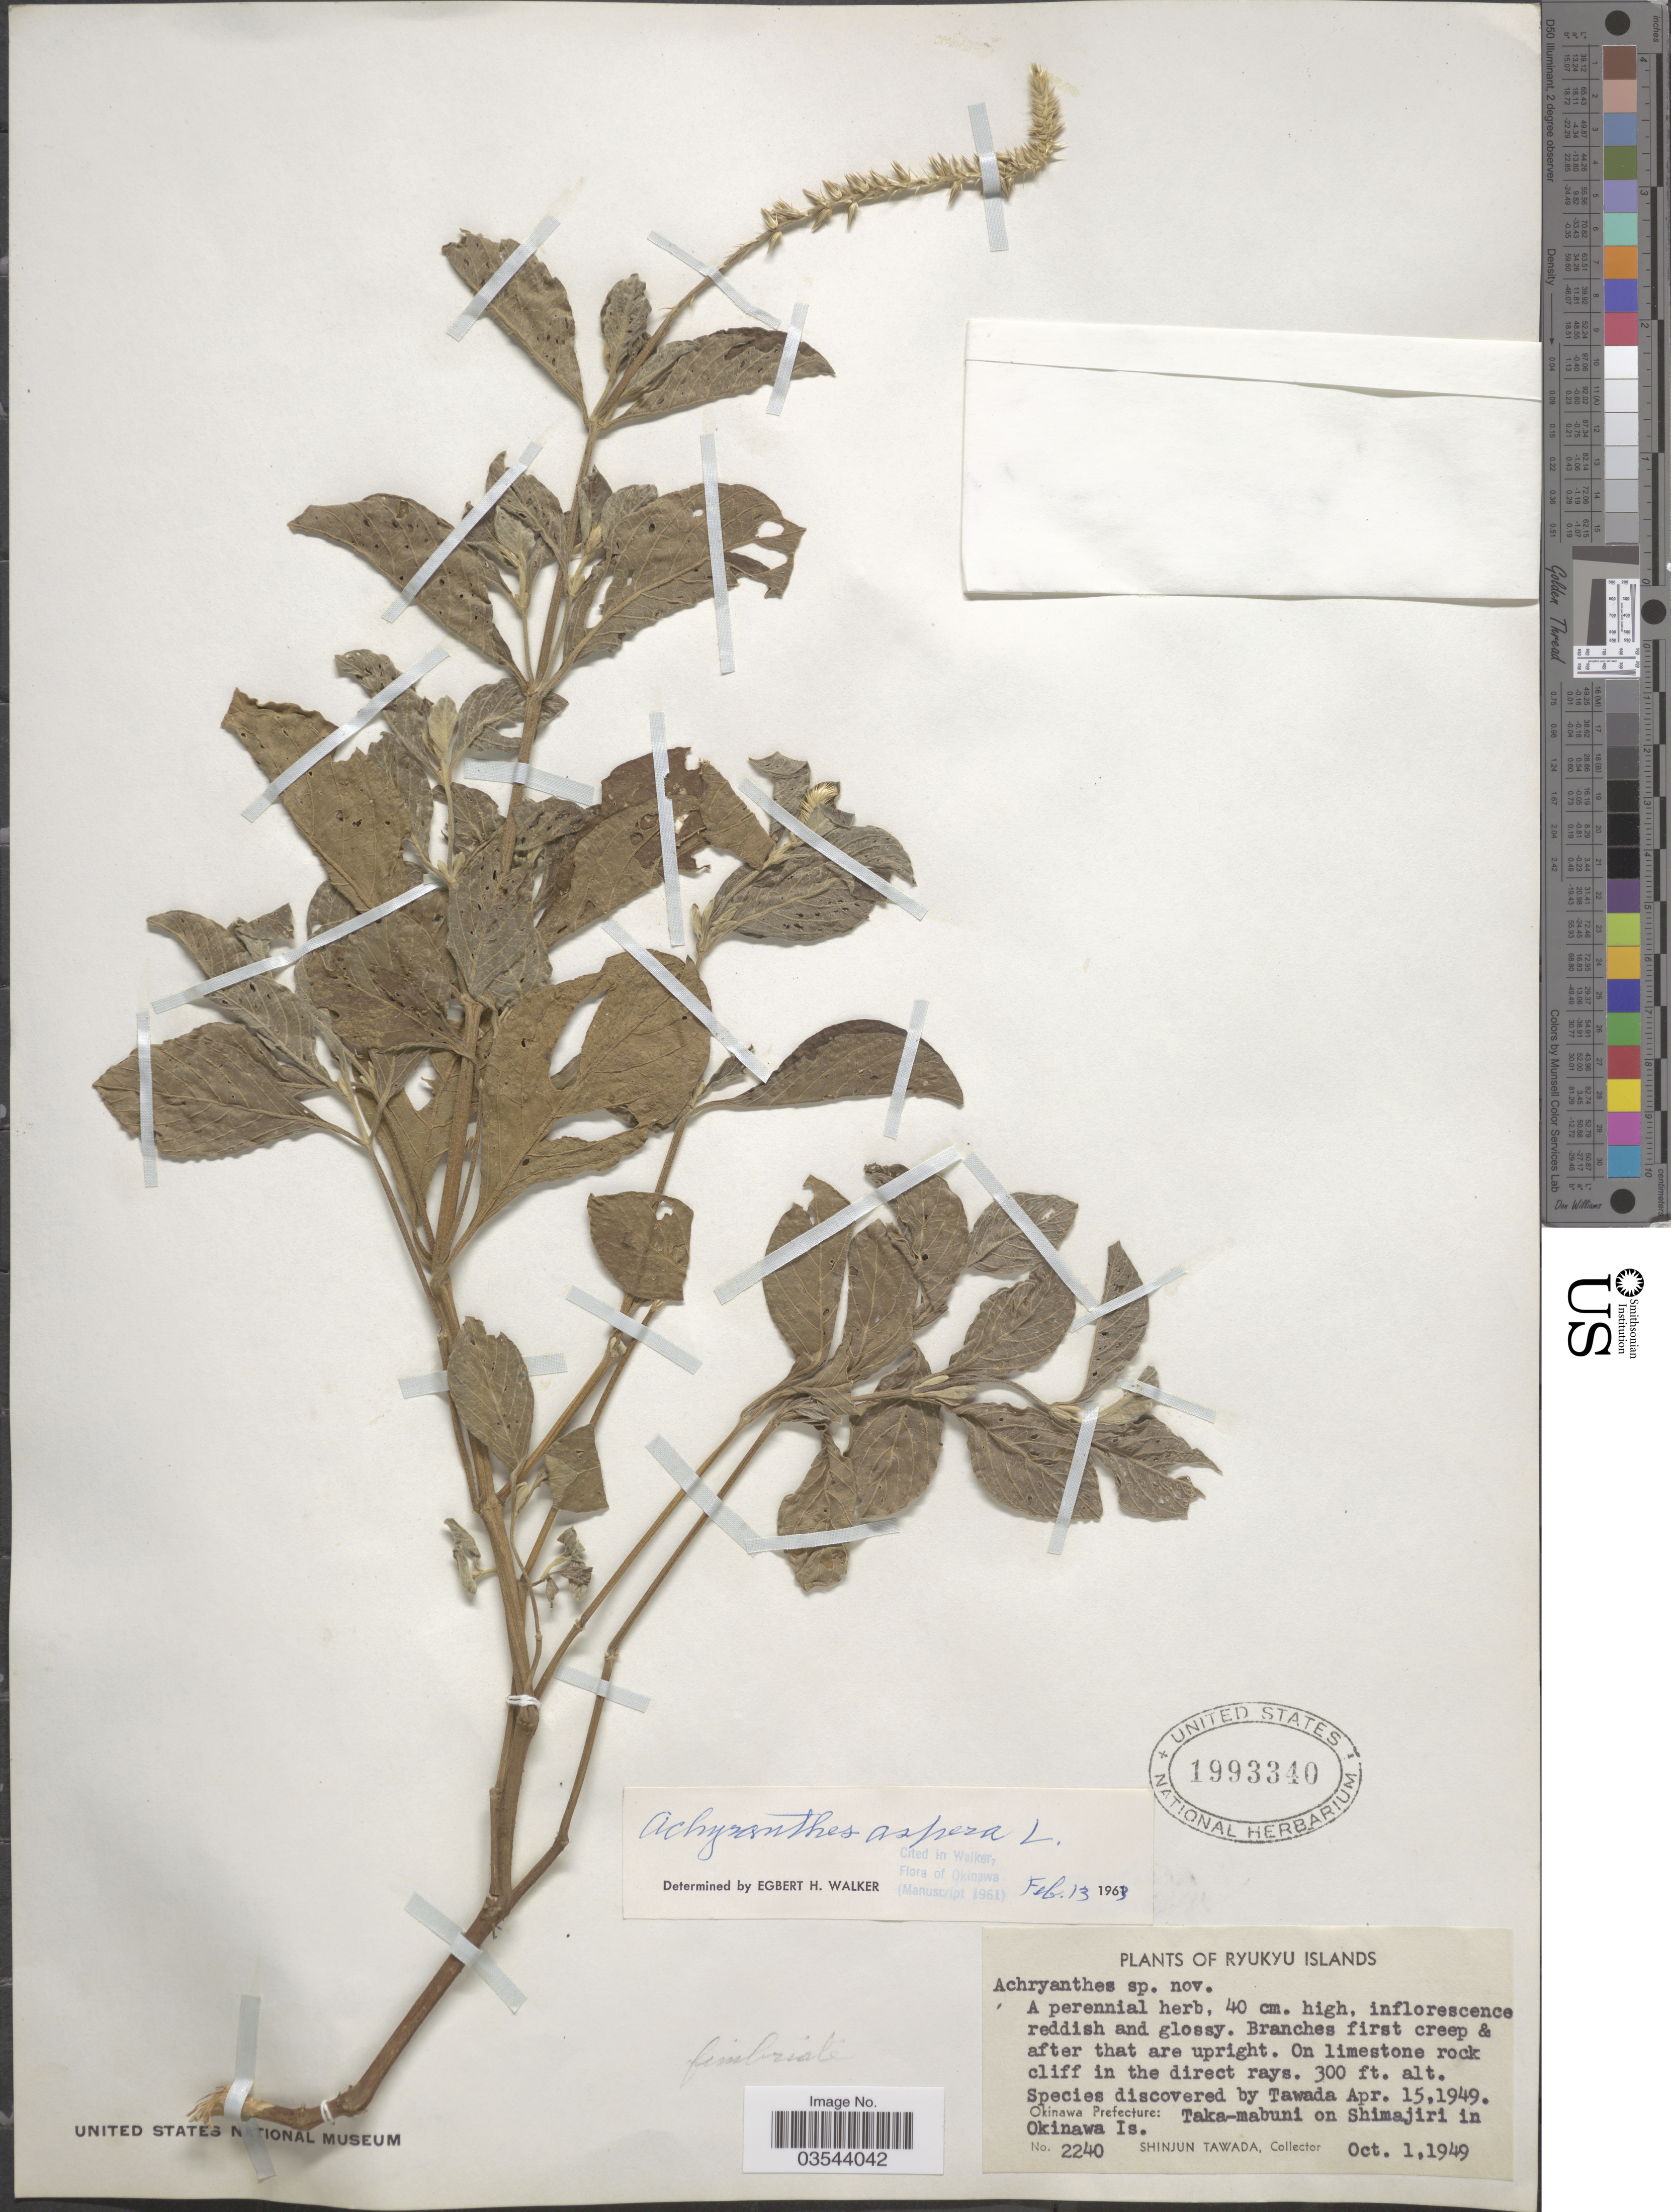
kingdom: Plantae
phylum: Tracheophyta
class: Magnoliopsida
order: Caryophyllales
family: Amaranthaceae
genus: Achyranthes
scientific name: Achyranthes aspera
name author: L.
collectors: S. Tawada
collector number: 2240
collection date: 1949-10-01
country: Japan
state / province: Okinawa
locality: Ryukyu Islands. Okinawa Prefecture: Taka-mabuni on Shimajiri in Okinawa Is.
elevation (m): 91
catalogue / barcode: US 1993340